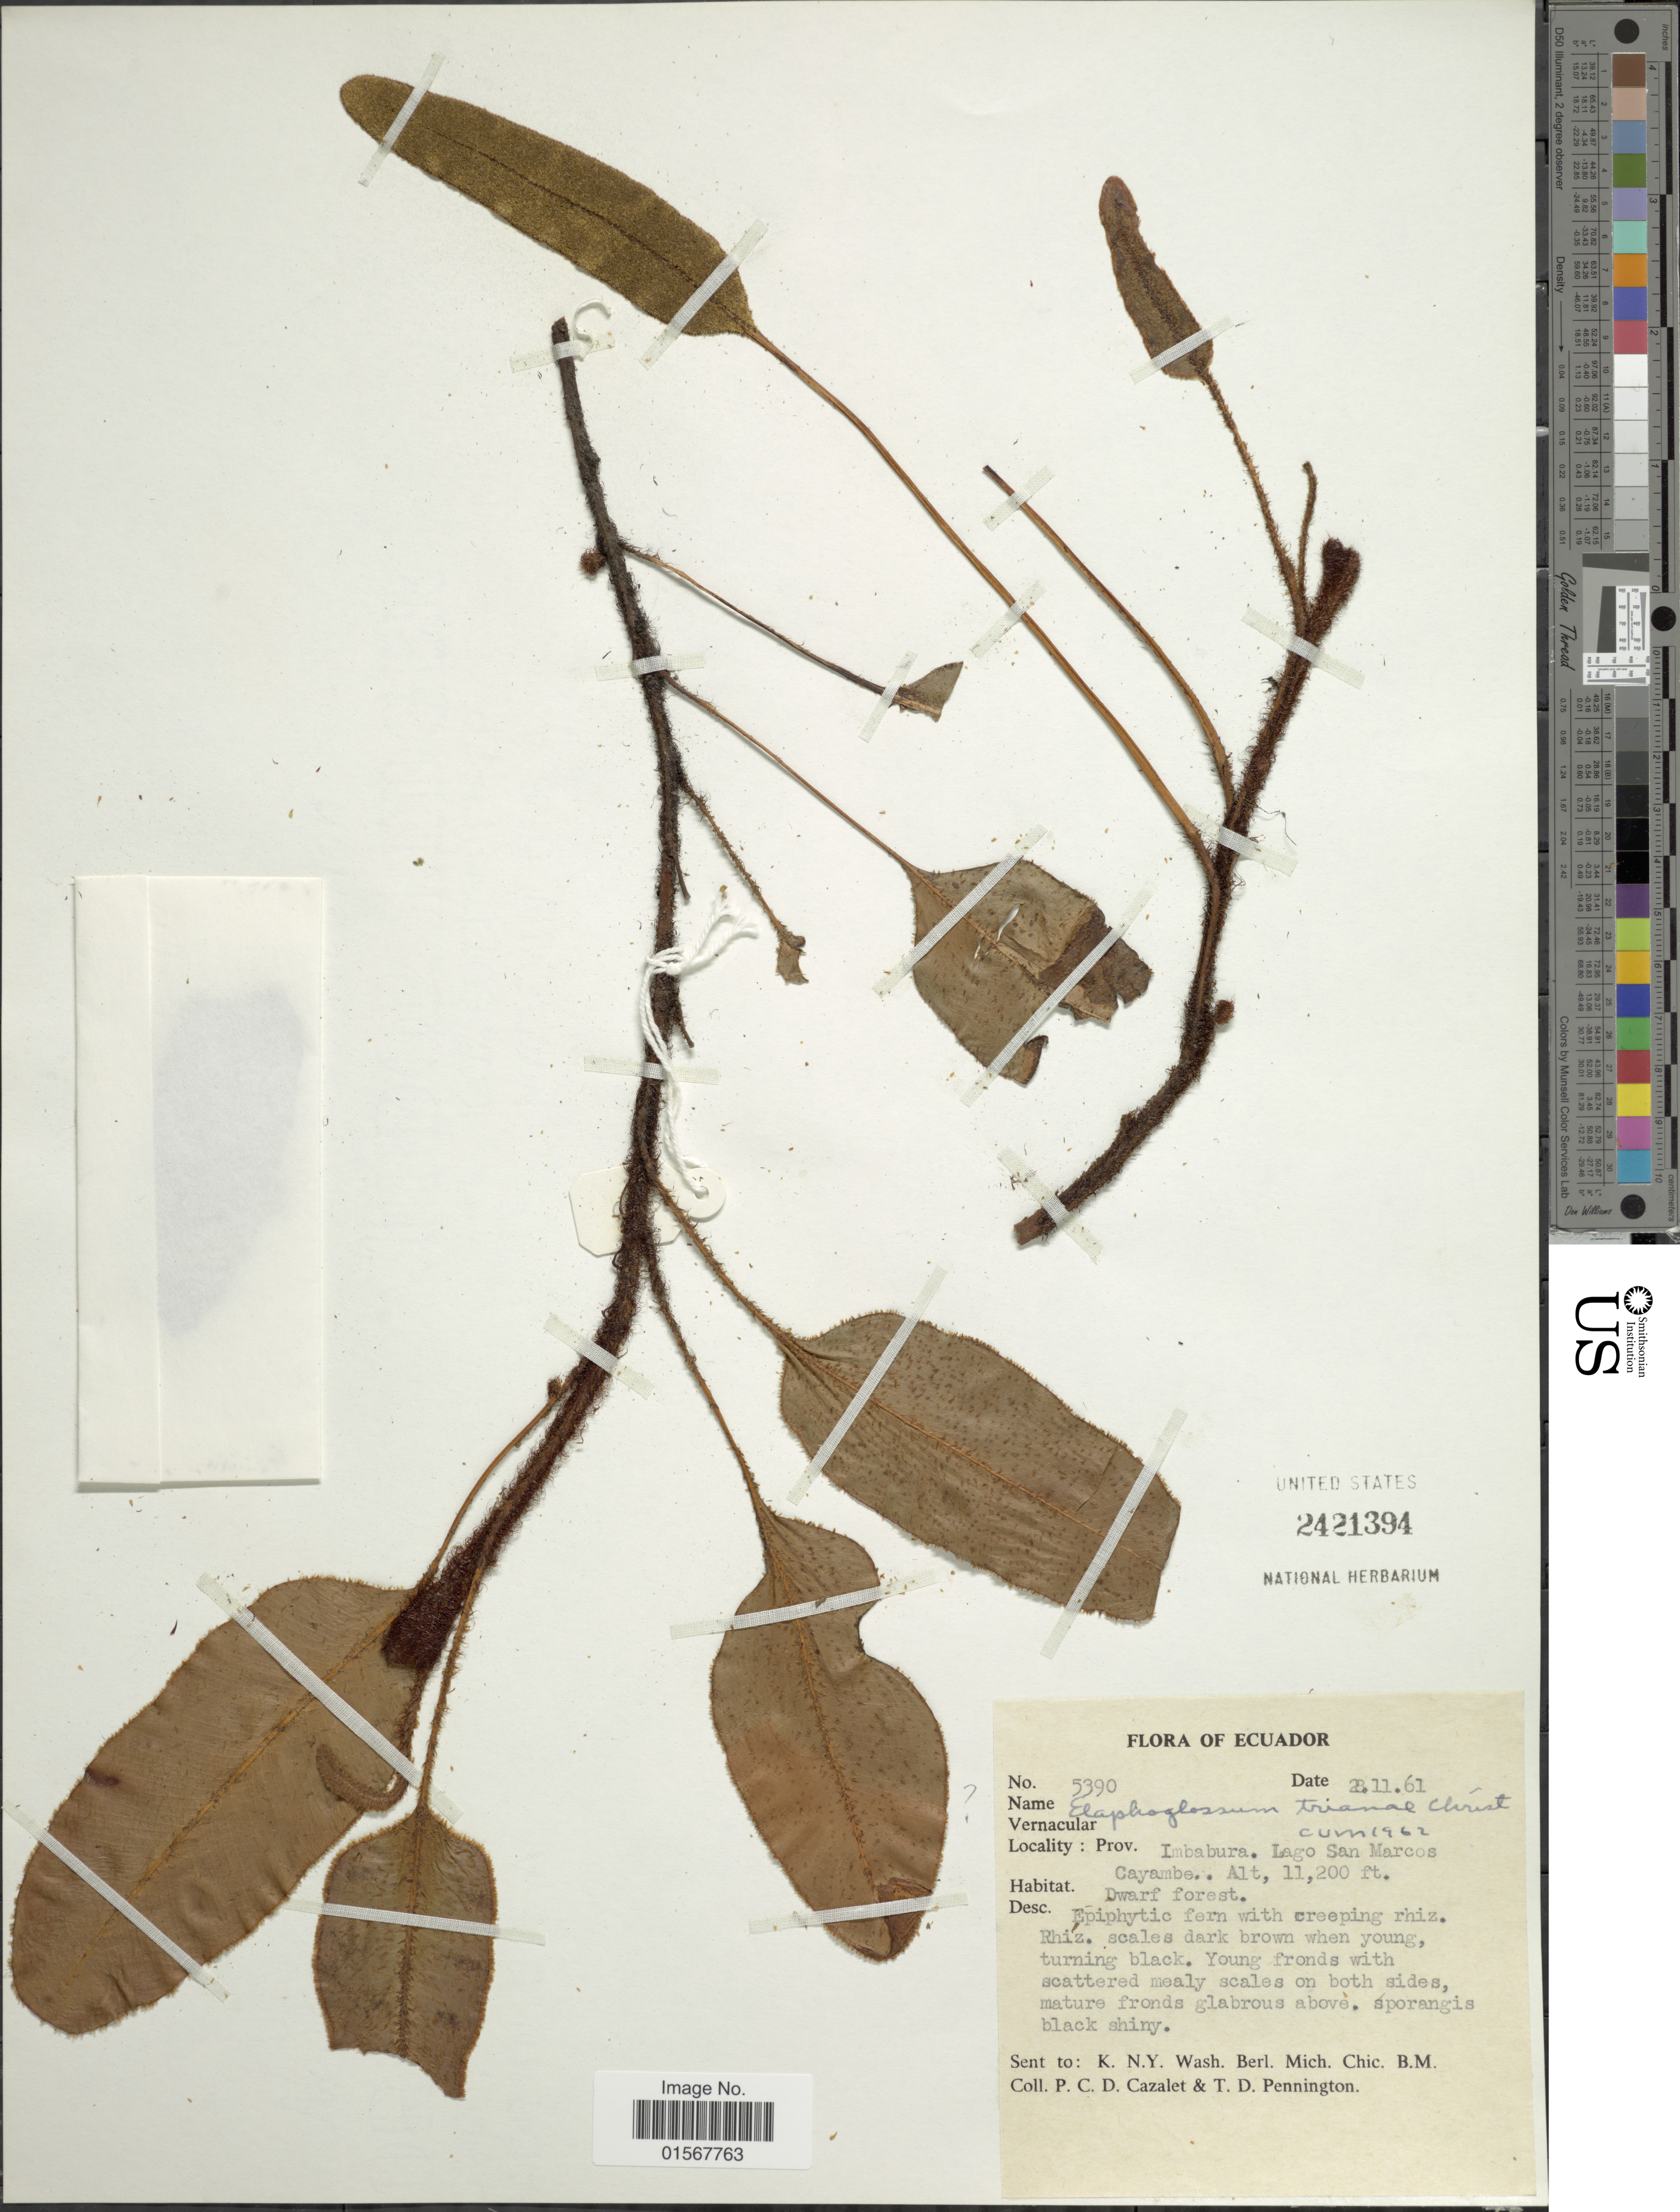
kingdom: Plantae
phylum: Tracheophyta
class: Polypodiopsida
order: Polypodiales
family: Dryopteridaceae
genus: Elaphoglossum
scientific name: Elaphoglossum trianae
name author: Christ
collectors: P. C. D. Cazalet & T. D. Pennington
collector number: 5390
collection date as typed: Transcribed d/m/y: 28/11/61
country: Ecuador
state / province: Imbabura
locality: Prov. Imbabura, Lago San Marcus, Cayambe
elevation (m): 3414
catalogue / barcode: US 2421394